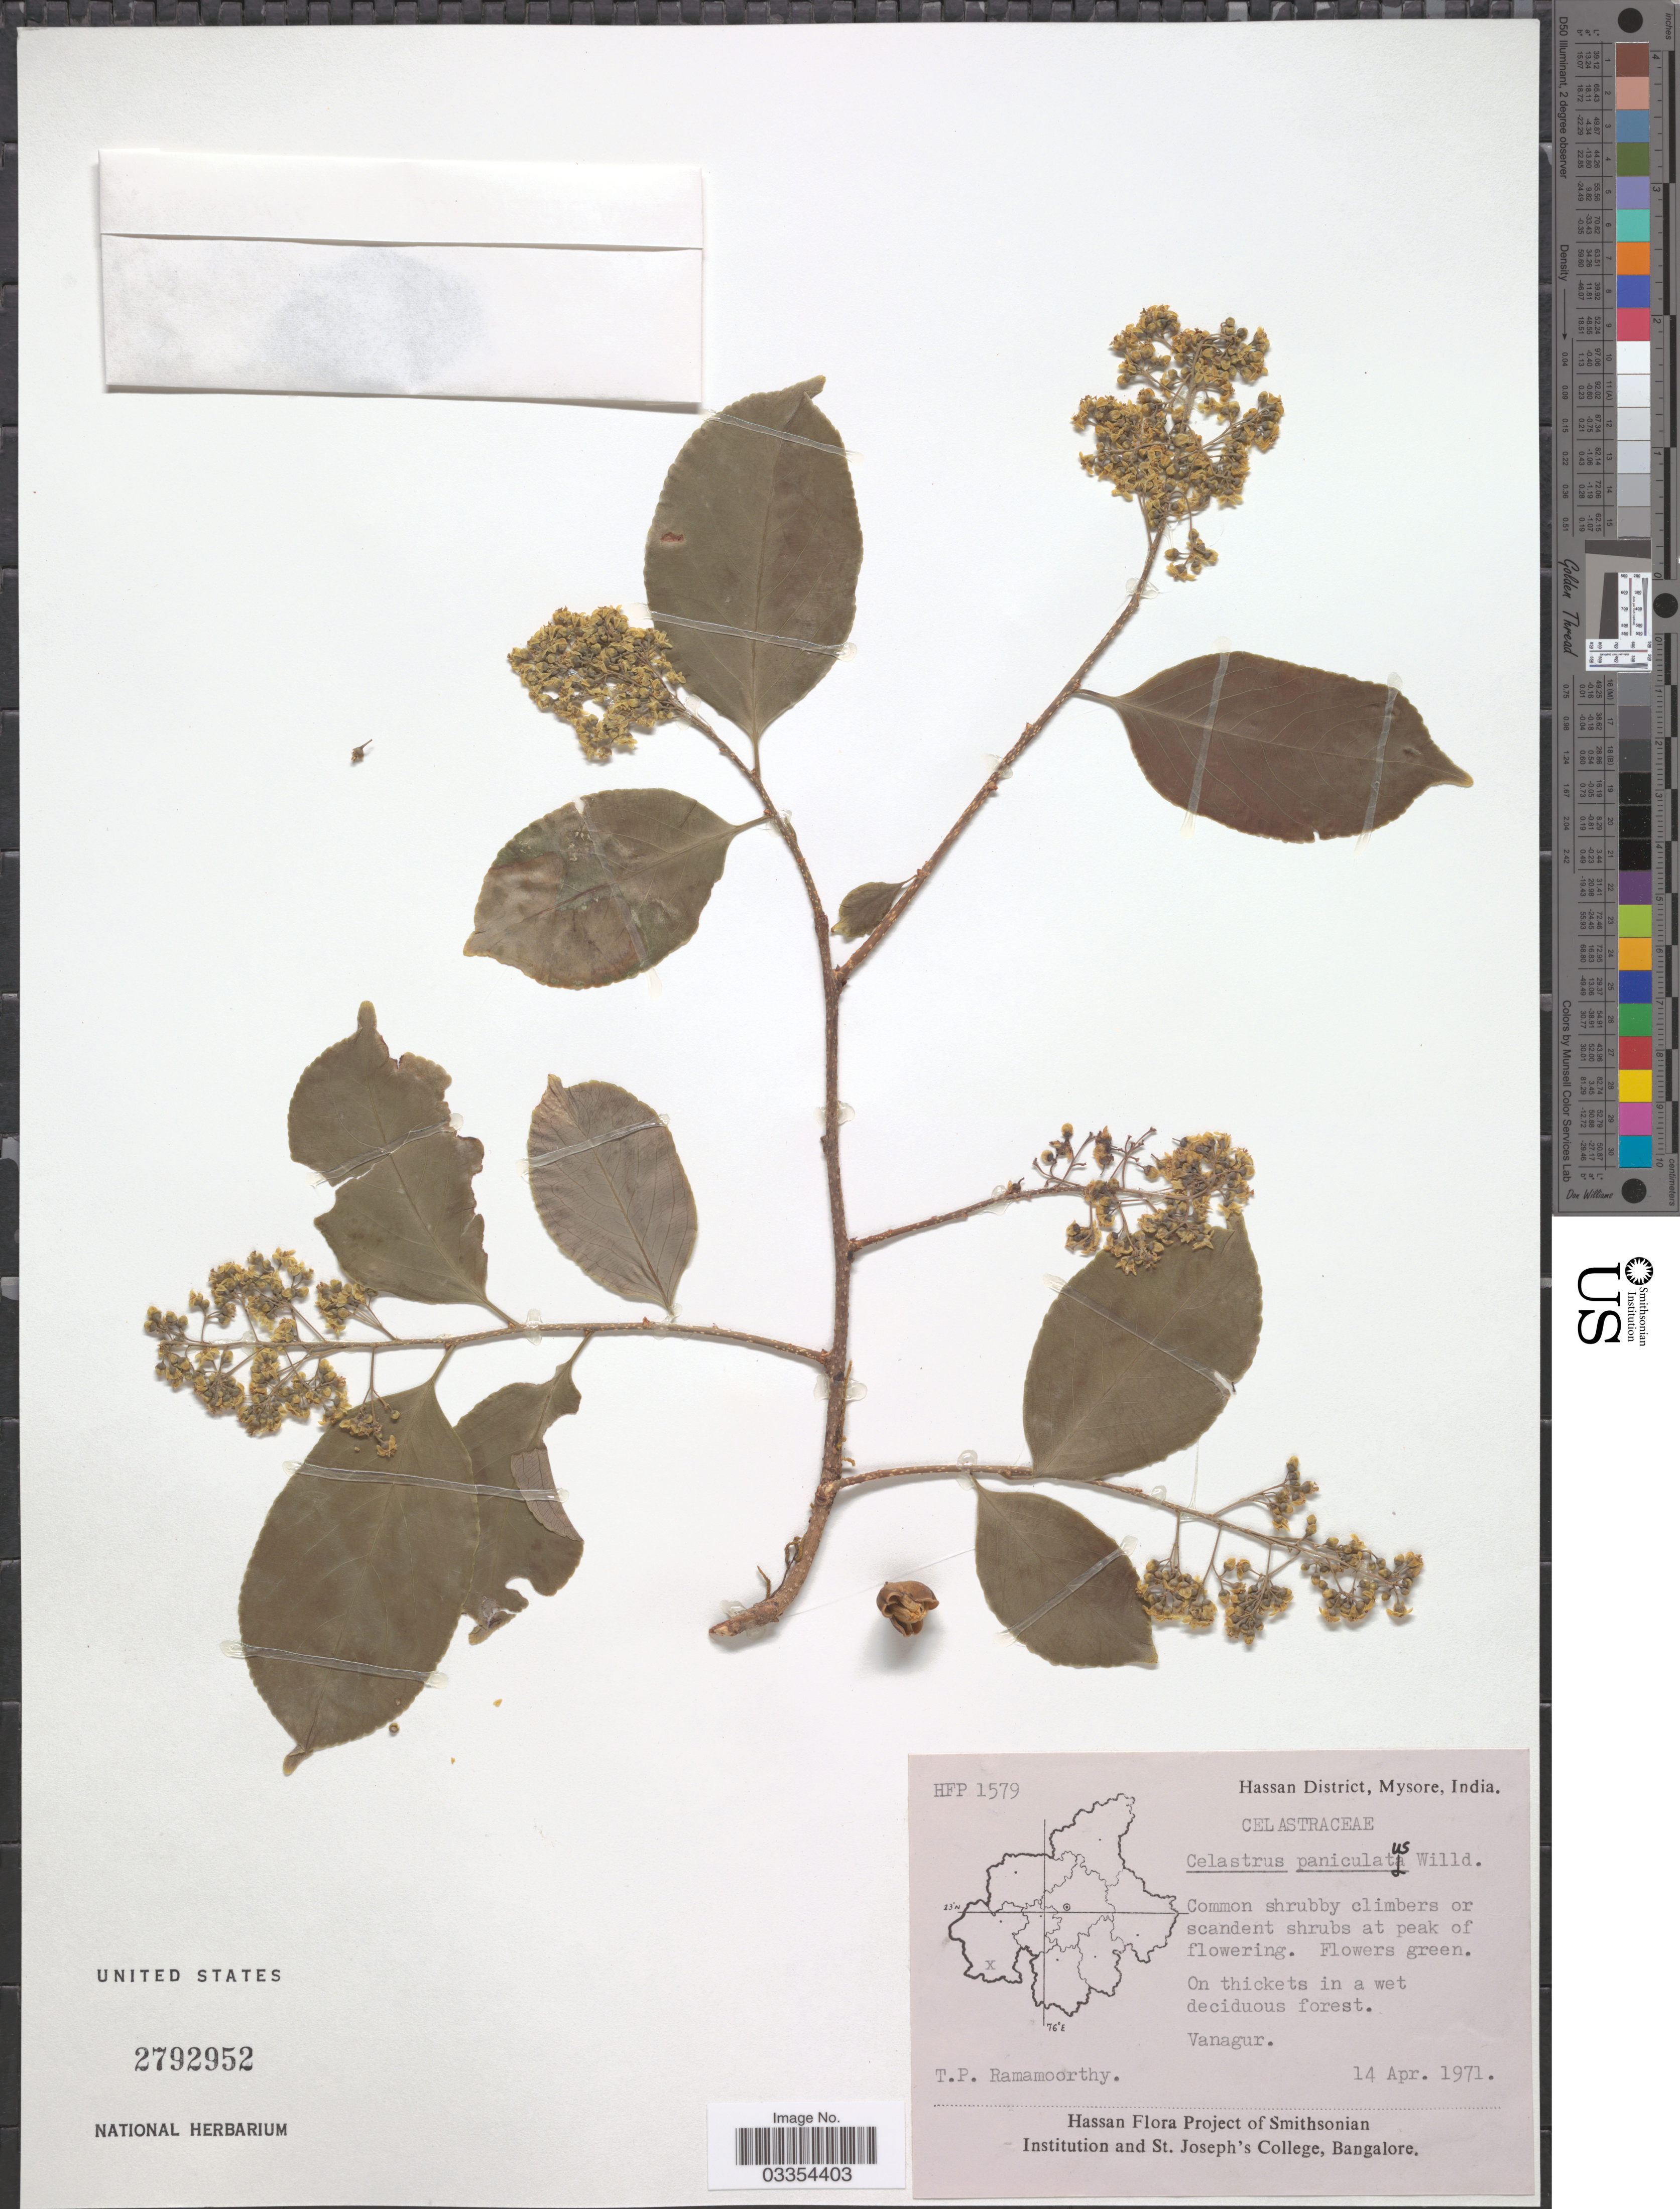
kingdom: Plantae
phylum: Tracheophyta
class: Magnoliopsida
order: Celastrales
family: Celastraceae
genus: Celastrus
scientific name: Celastrus paniculatus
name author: Willd.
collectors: T. P. Ramamoorthy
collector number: HFP 1579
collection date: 1971-04-14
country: India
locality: Hassan District, Mysore. Vanagur.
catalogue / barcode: US 2792952